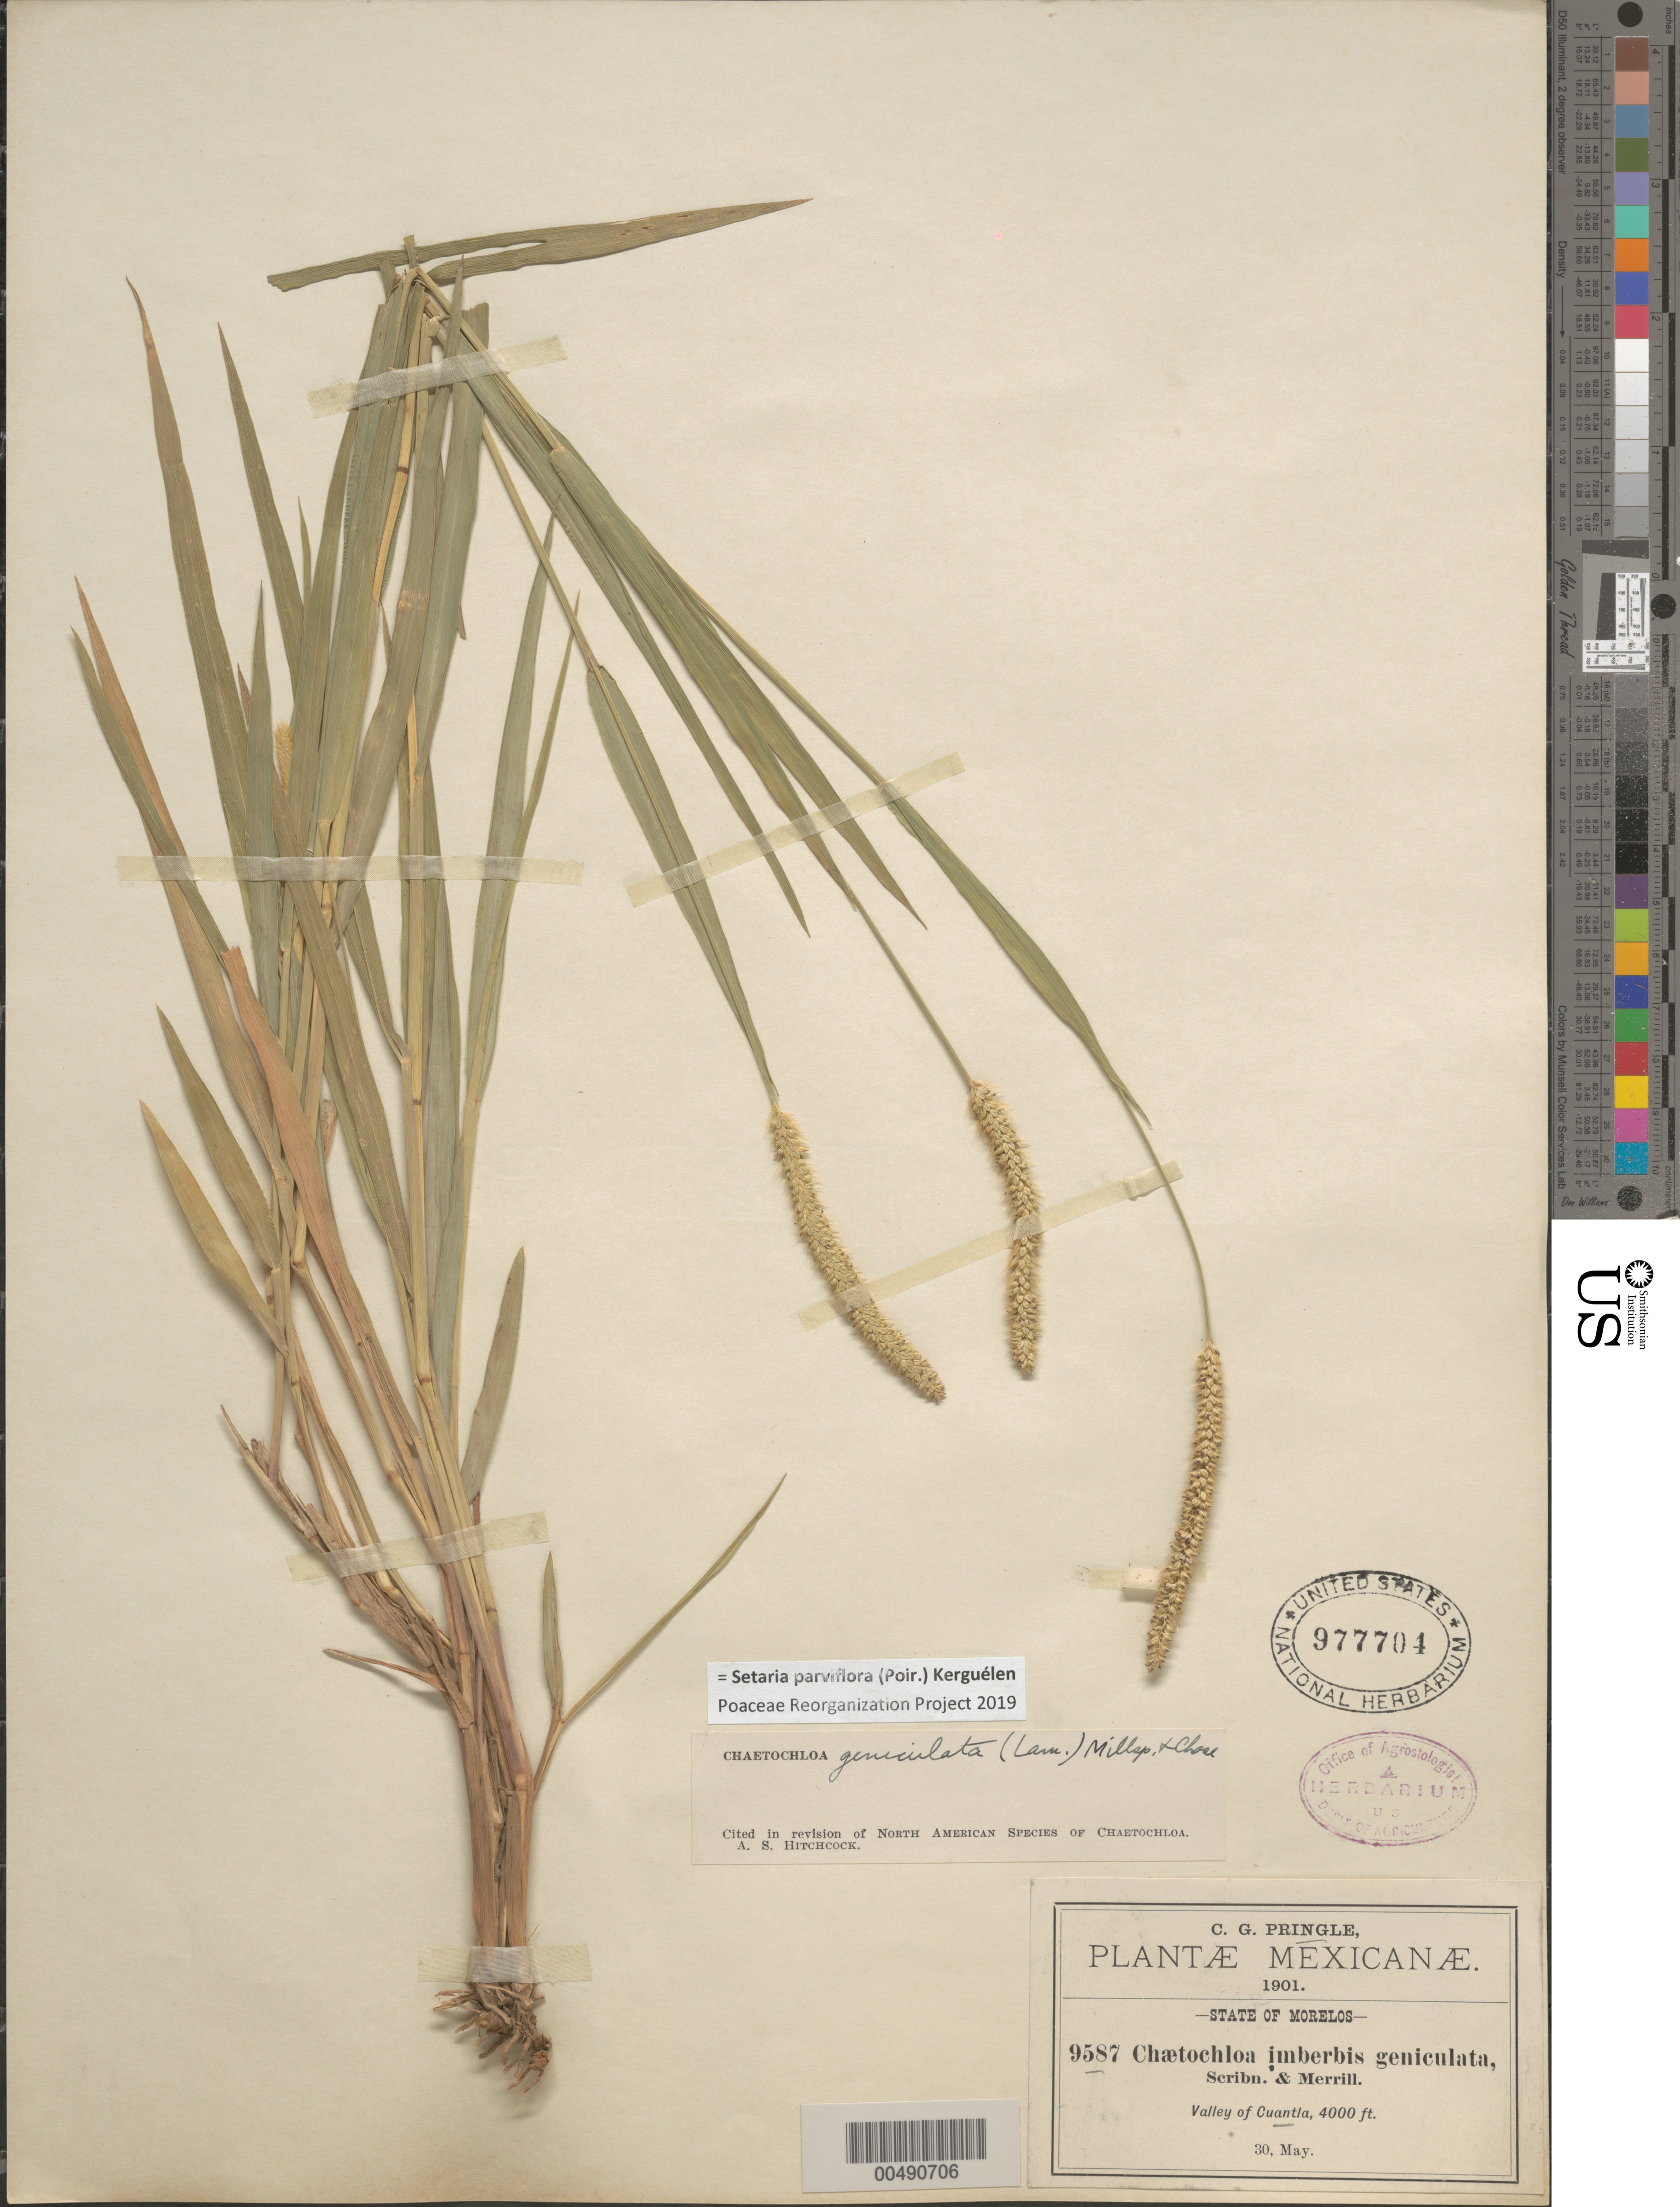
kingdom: Plantae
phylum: Tracheophyta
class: Liliopsida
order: Poales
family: Poaceae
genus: Setaria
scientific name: Setaria parviflora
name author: (Poir.) Kerguélen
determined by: Poaceae Reorganization Project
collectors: C. G. Pringle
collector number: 9587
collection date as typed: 30 May 1901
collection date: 1901-05-30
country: Mexico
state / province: Morelos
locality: Valley of Cuantla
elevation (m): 1219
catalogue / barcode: US 977704